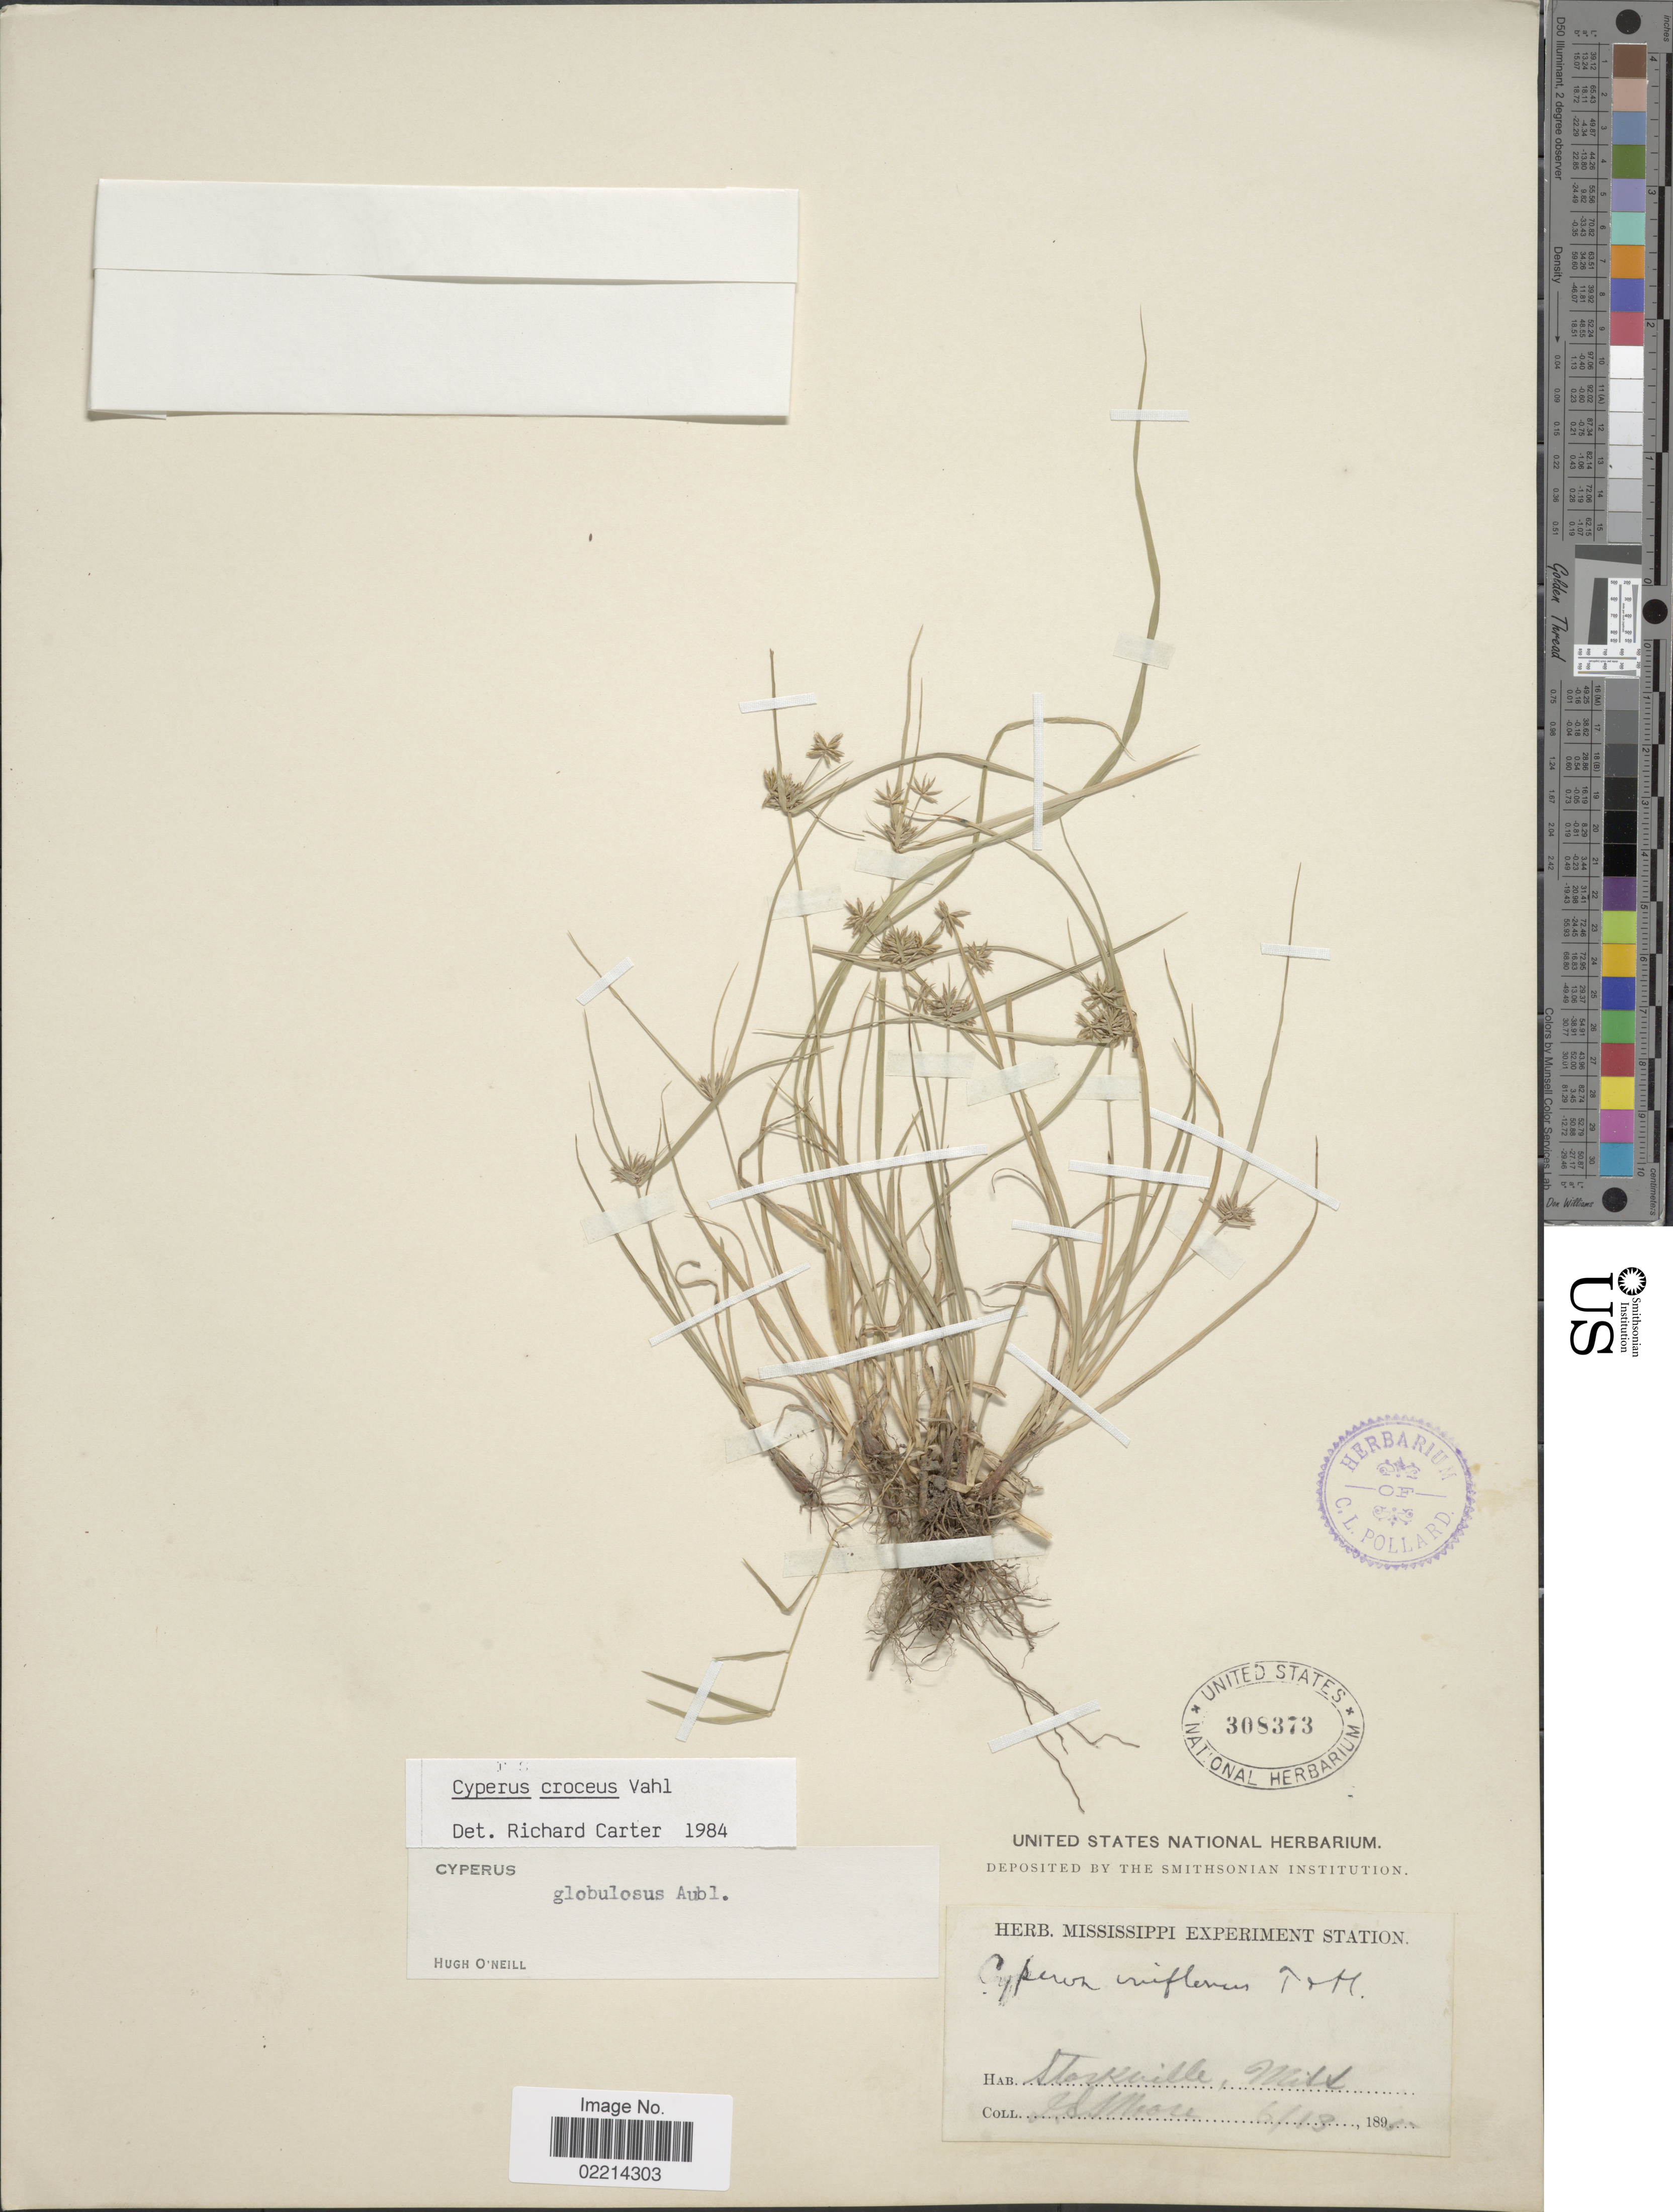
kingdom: Plantae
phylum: Tracheophyta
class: Liliopsida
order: Poales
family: Cyperaceae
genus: Cyperus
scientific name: Cyperus croceus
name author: Vahl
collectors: C. Moore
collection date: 1895-06-18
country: United States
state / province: Mississippi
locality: Storkville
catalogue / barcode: US 308373